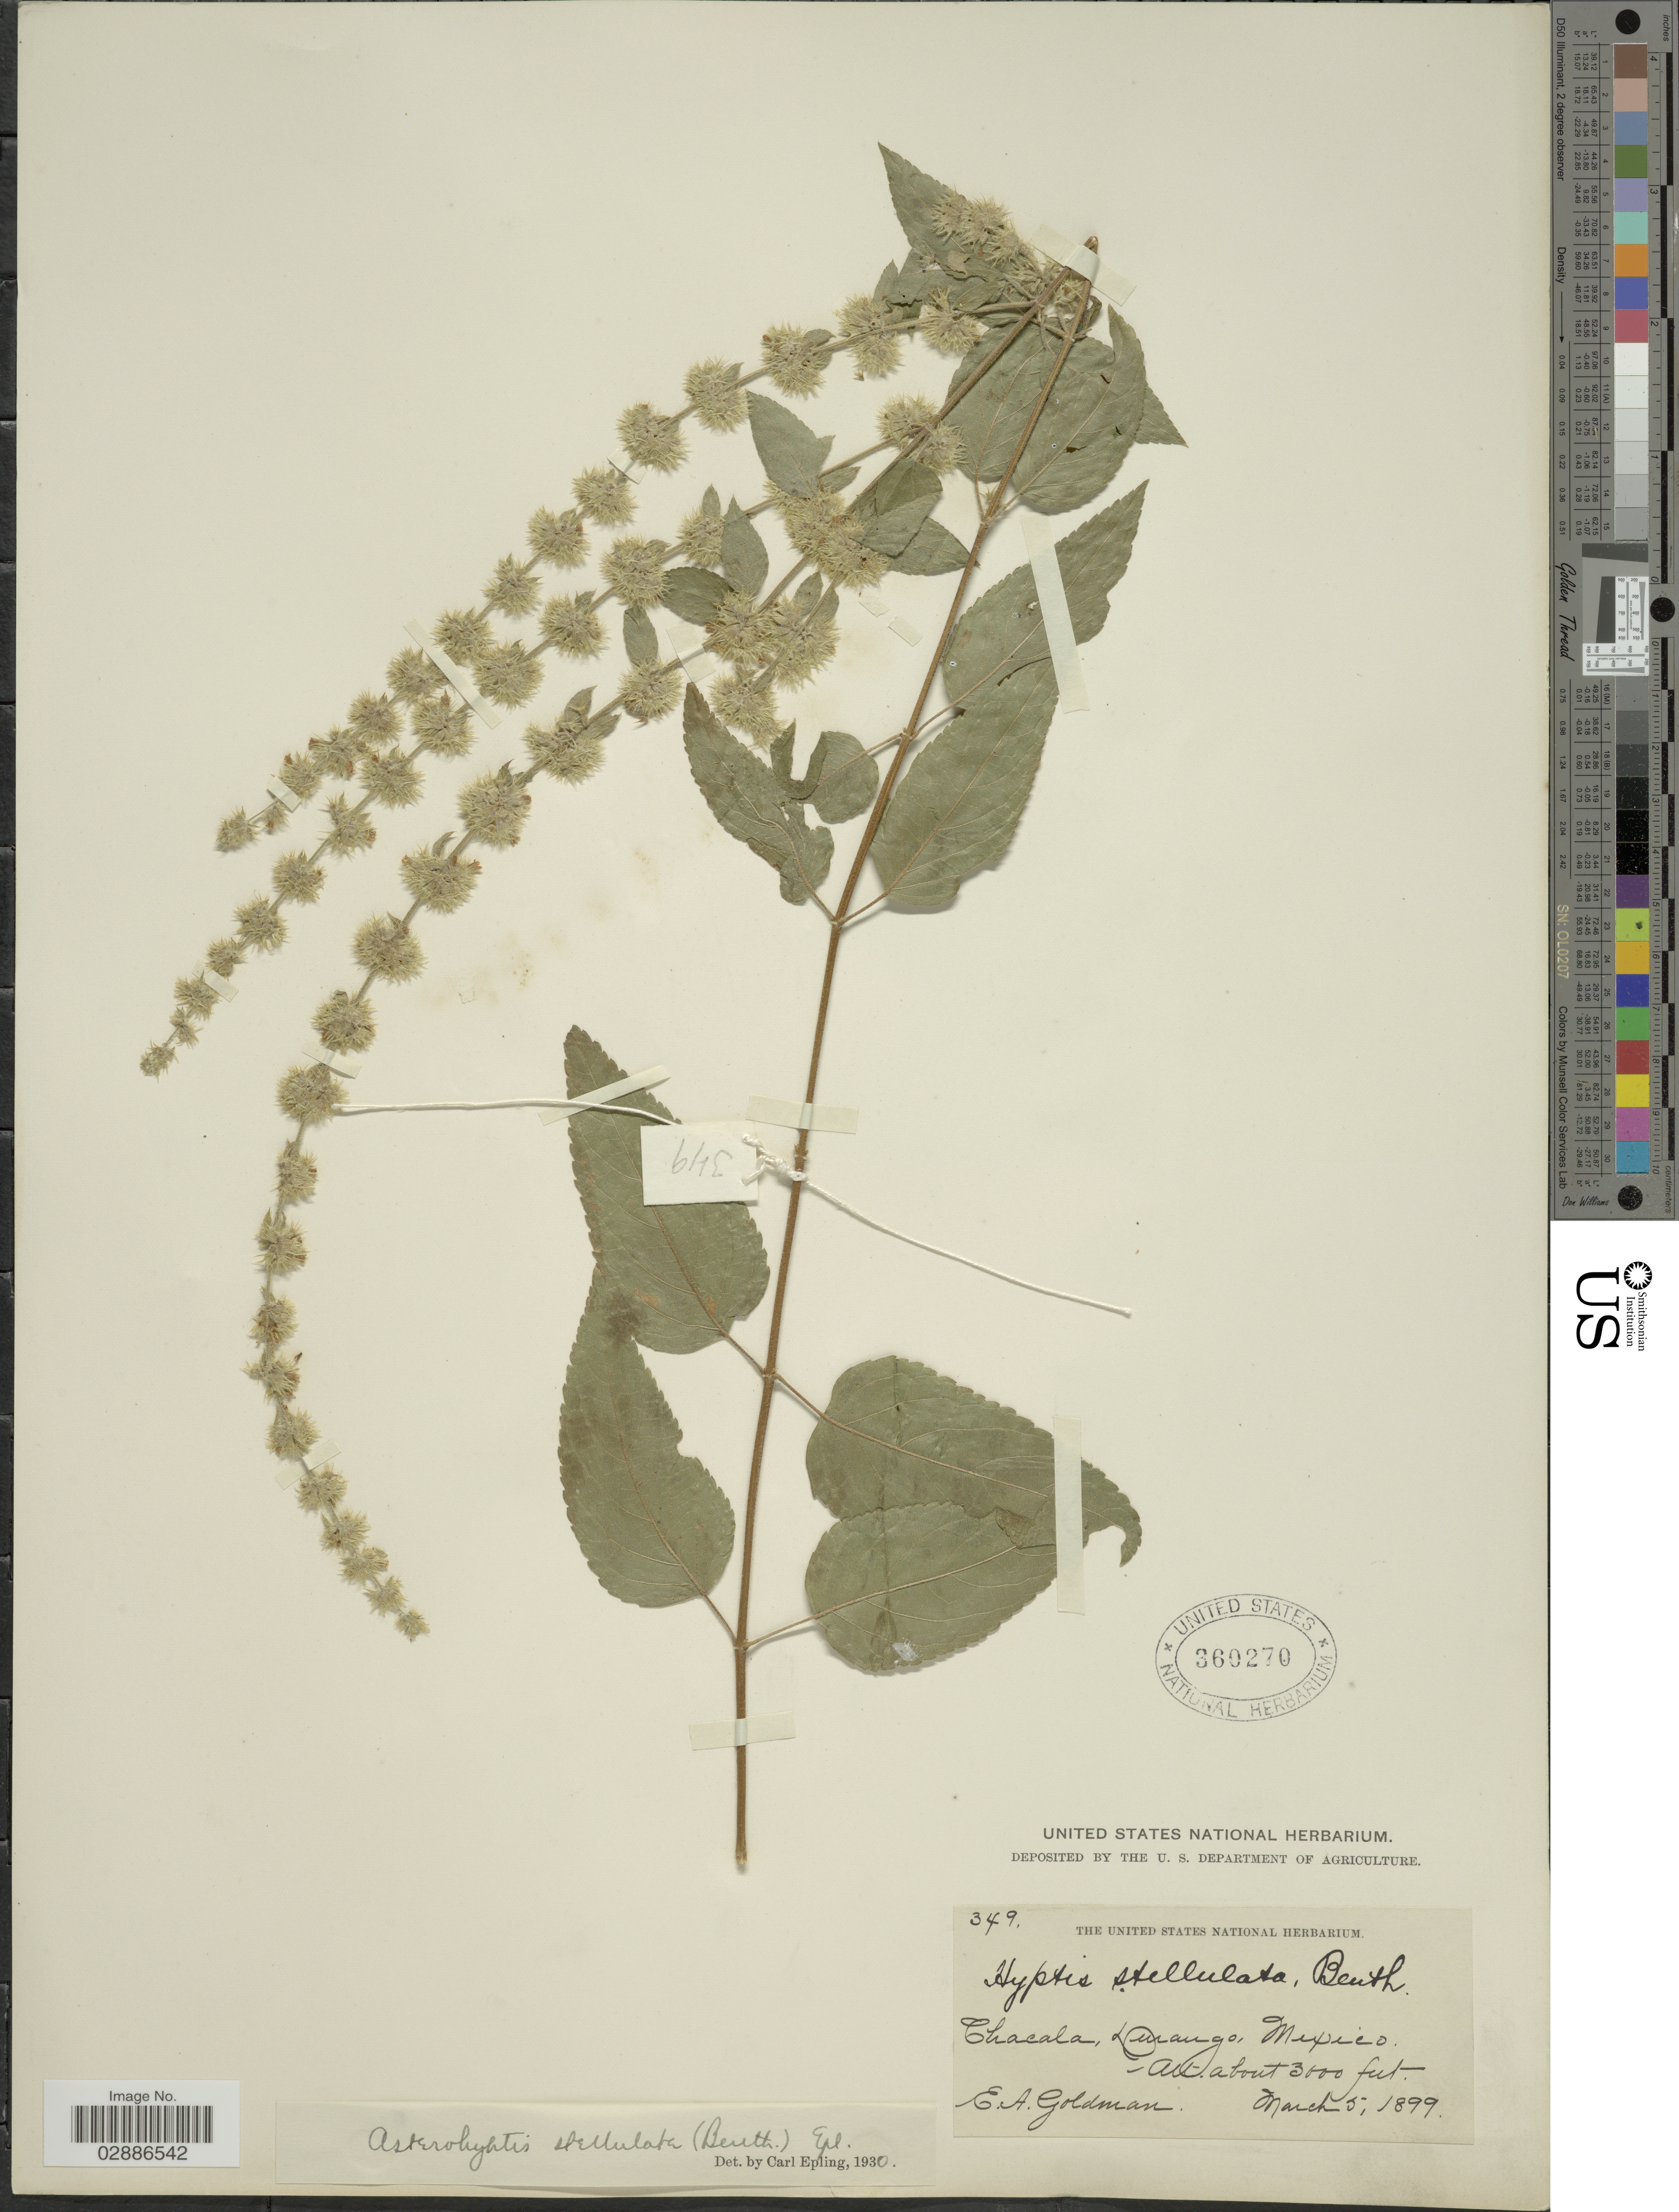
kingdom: Plantae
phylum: Tracheophyta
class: Magnoliopsida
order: Lamiales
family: Lamiaceae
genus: Asterohyptis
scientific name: Asterohyptis stellulata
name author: (Benth.) Epling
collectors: E. A. Goldman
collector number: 349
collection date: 1899-03-05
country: Mexico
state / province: Durango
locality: Chacala, Durango, Mexico.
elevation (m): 914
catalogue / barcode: US 360270